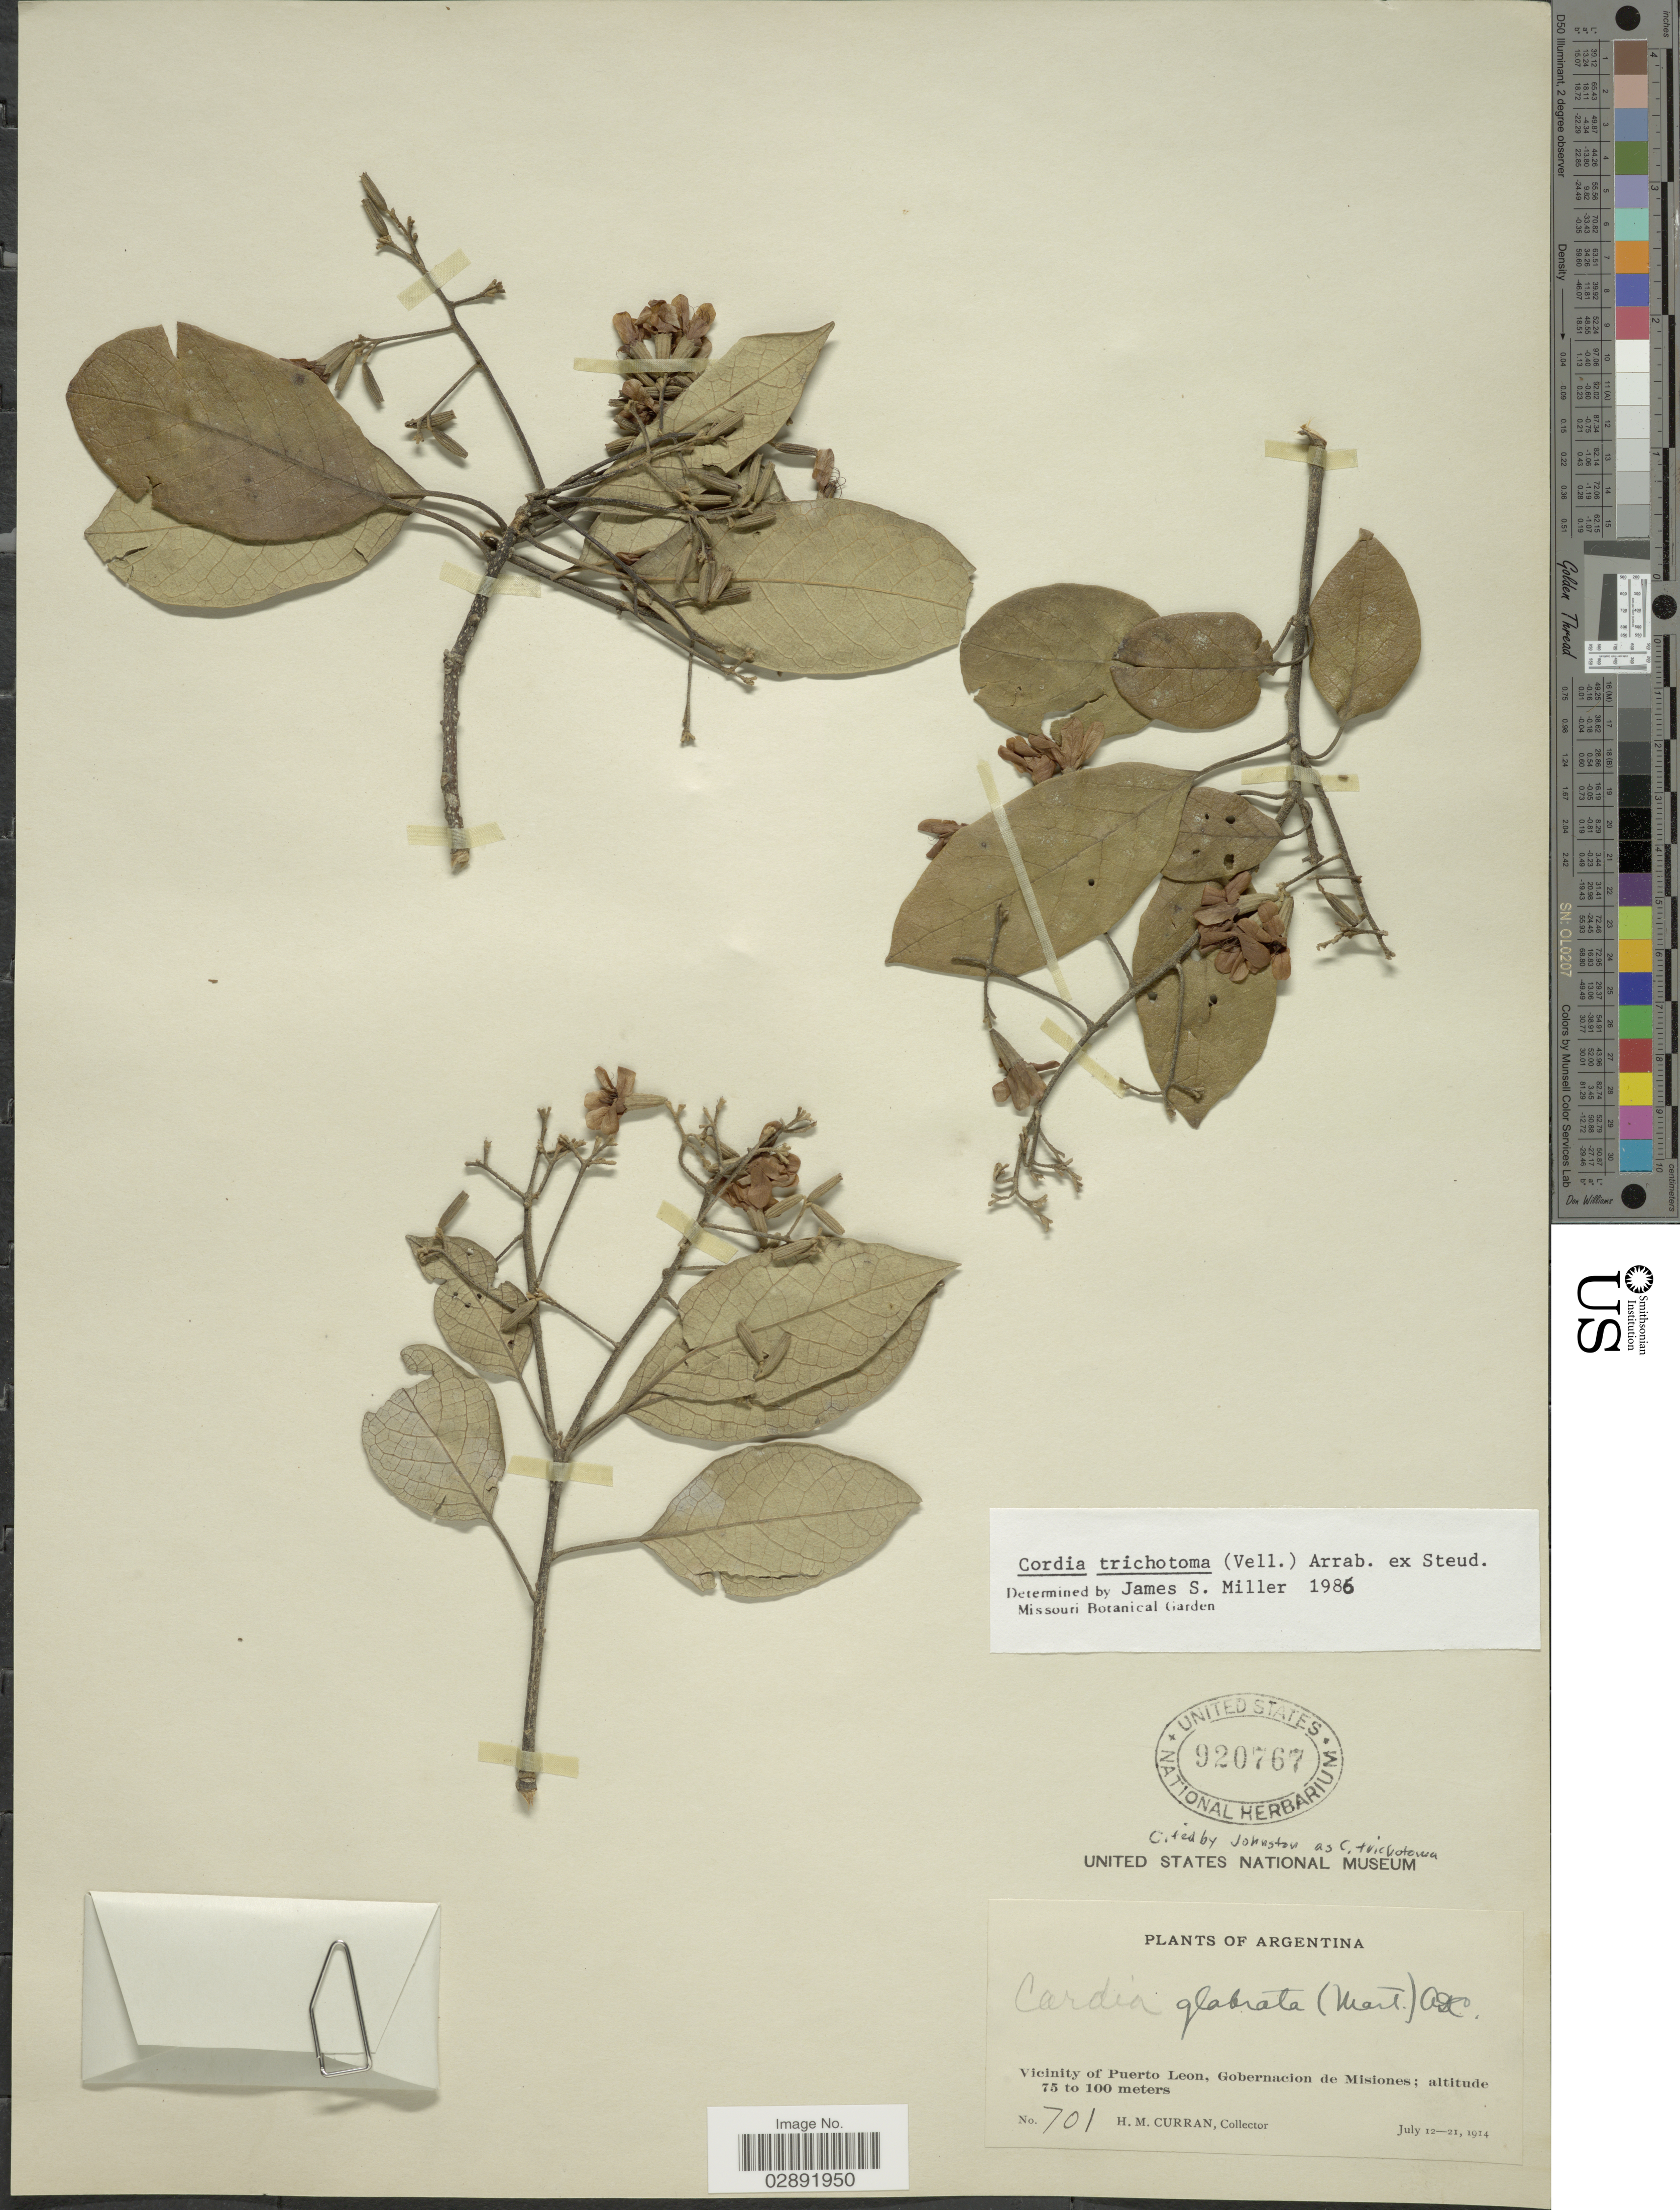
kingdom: Plantae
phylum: Tracheophyta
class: Magnoliopsida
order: Boraginales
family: Cordiaceae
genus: Cordia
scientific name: Cordia trichotoma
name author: (Vell.) Arráb. ex Steud.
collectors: H. M. Curran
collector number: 701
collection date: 1914-07-12/1914-07-21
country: Argentina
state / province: Misiones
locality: Vicinity of Puerto Leon, Gobernacion de Misiones.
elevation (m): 75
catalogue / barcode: US 920767